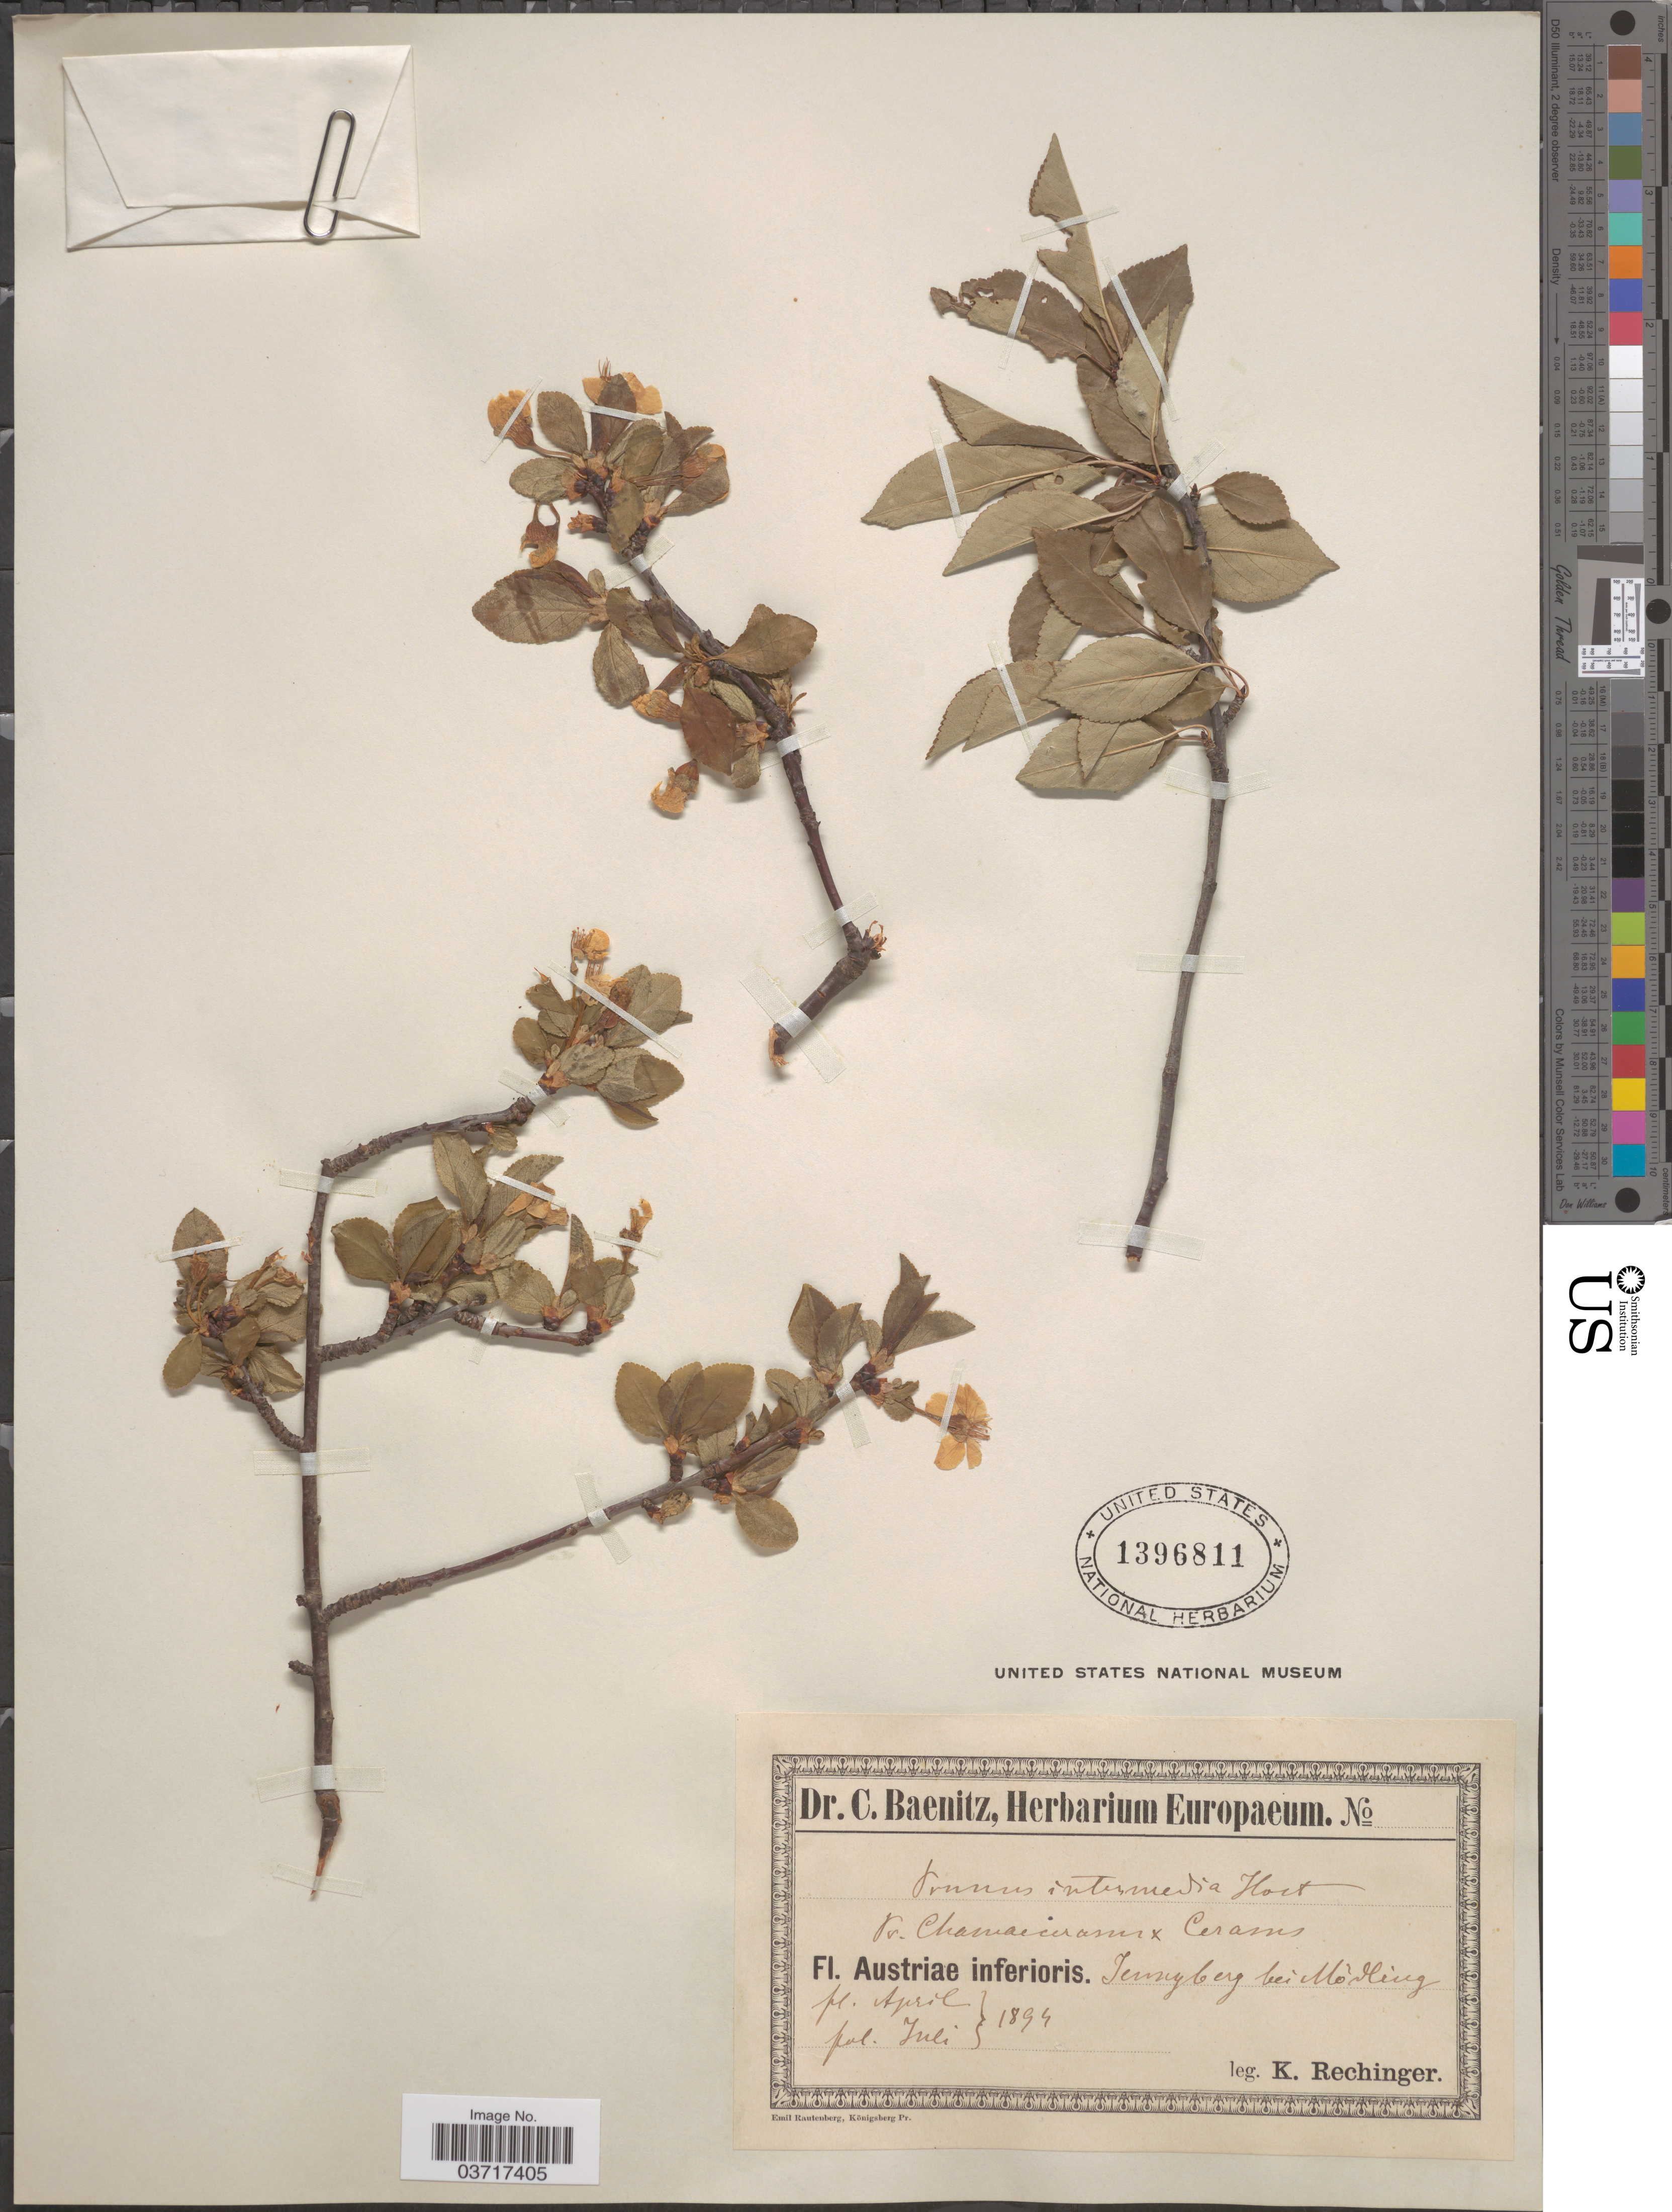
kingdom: Plantae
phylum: Tracheophyta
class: Magnoliopsida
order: Rosales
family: Rosaceae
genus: Prunus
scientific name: Prunus intermedia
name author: Poir.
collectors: K. Rechinger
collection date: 1894-04/1894-07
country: Austria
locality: Austriae inferioris. Ternyberg [interpreted] bei Modling.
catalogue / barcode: US 1396811